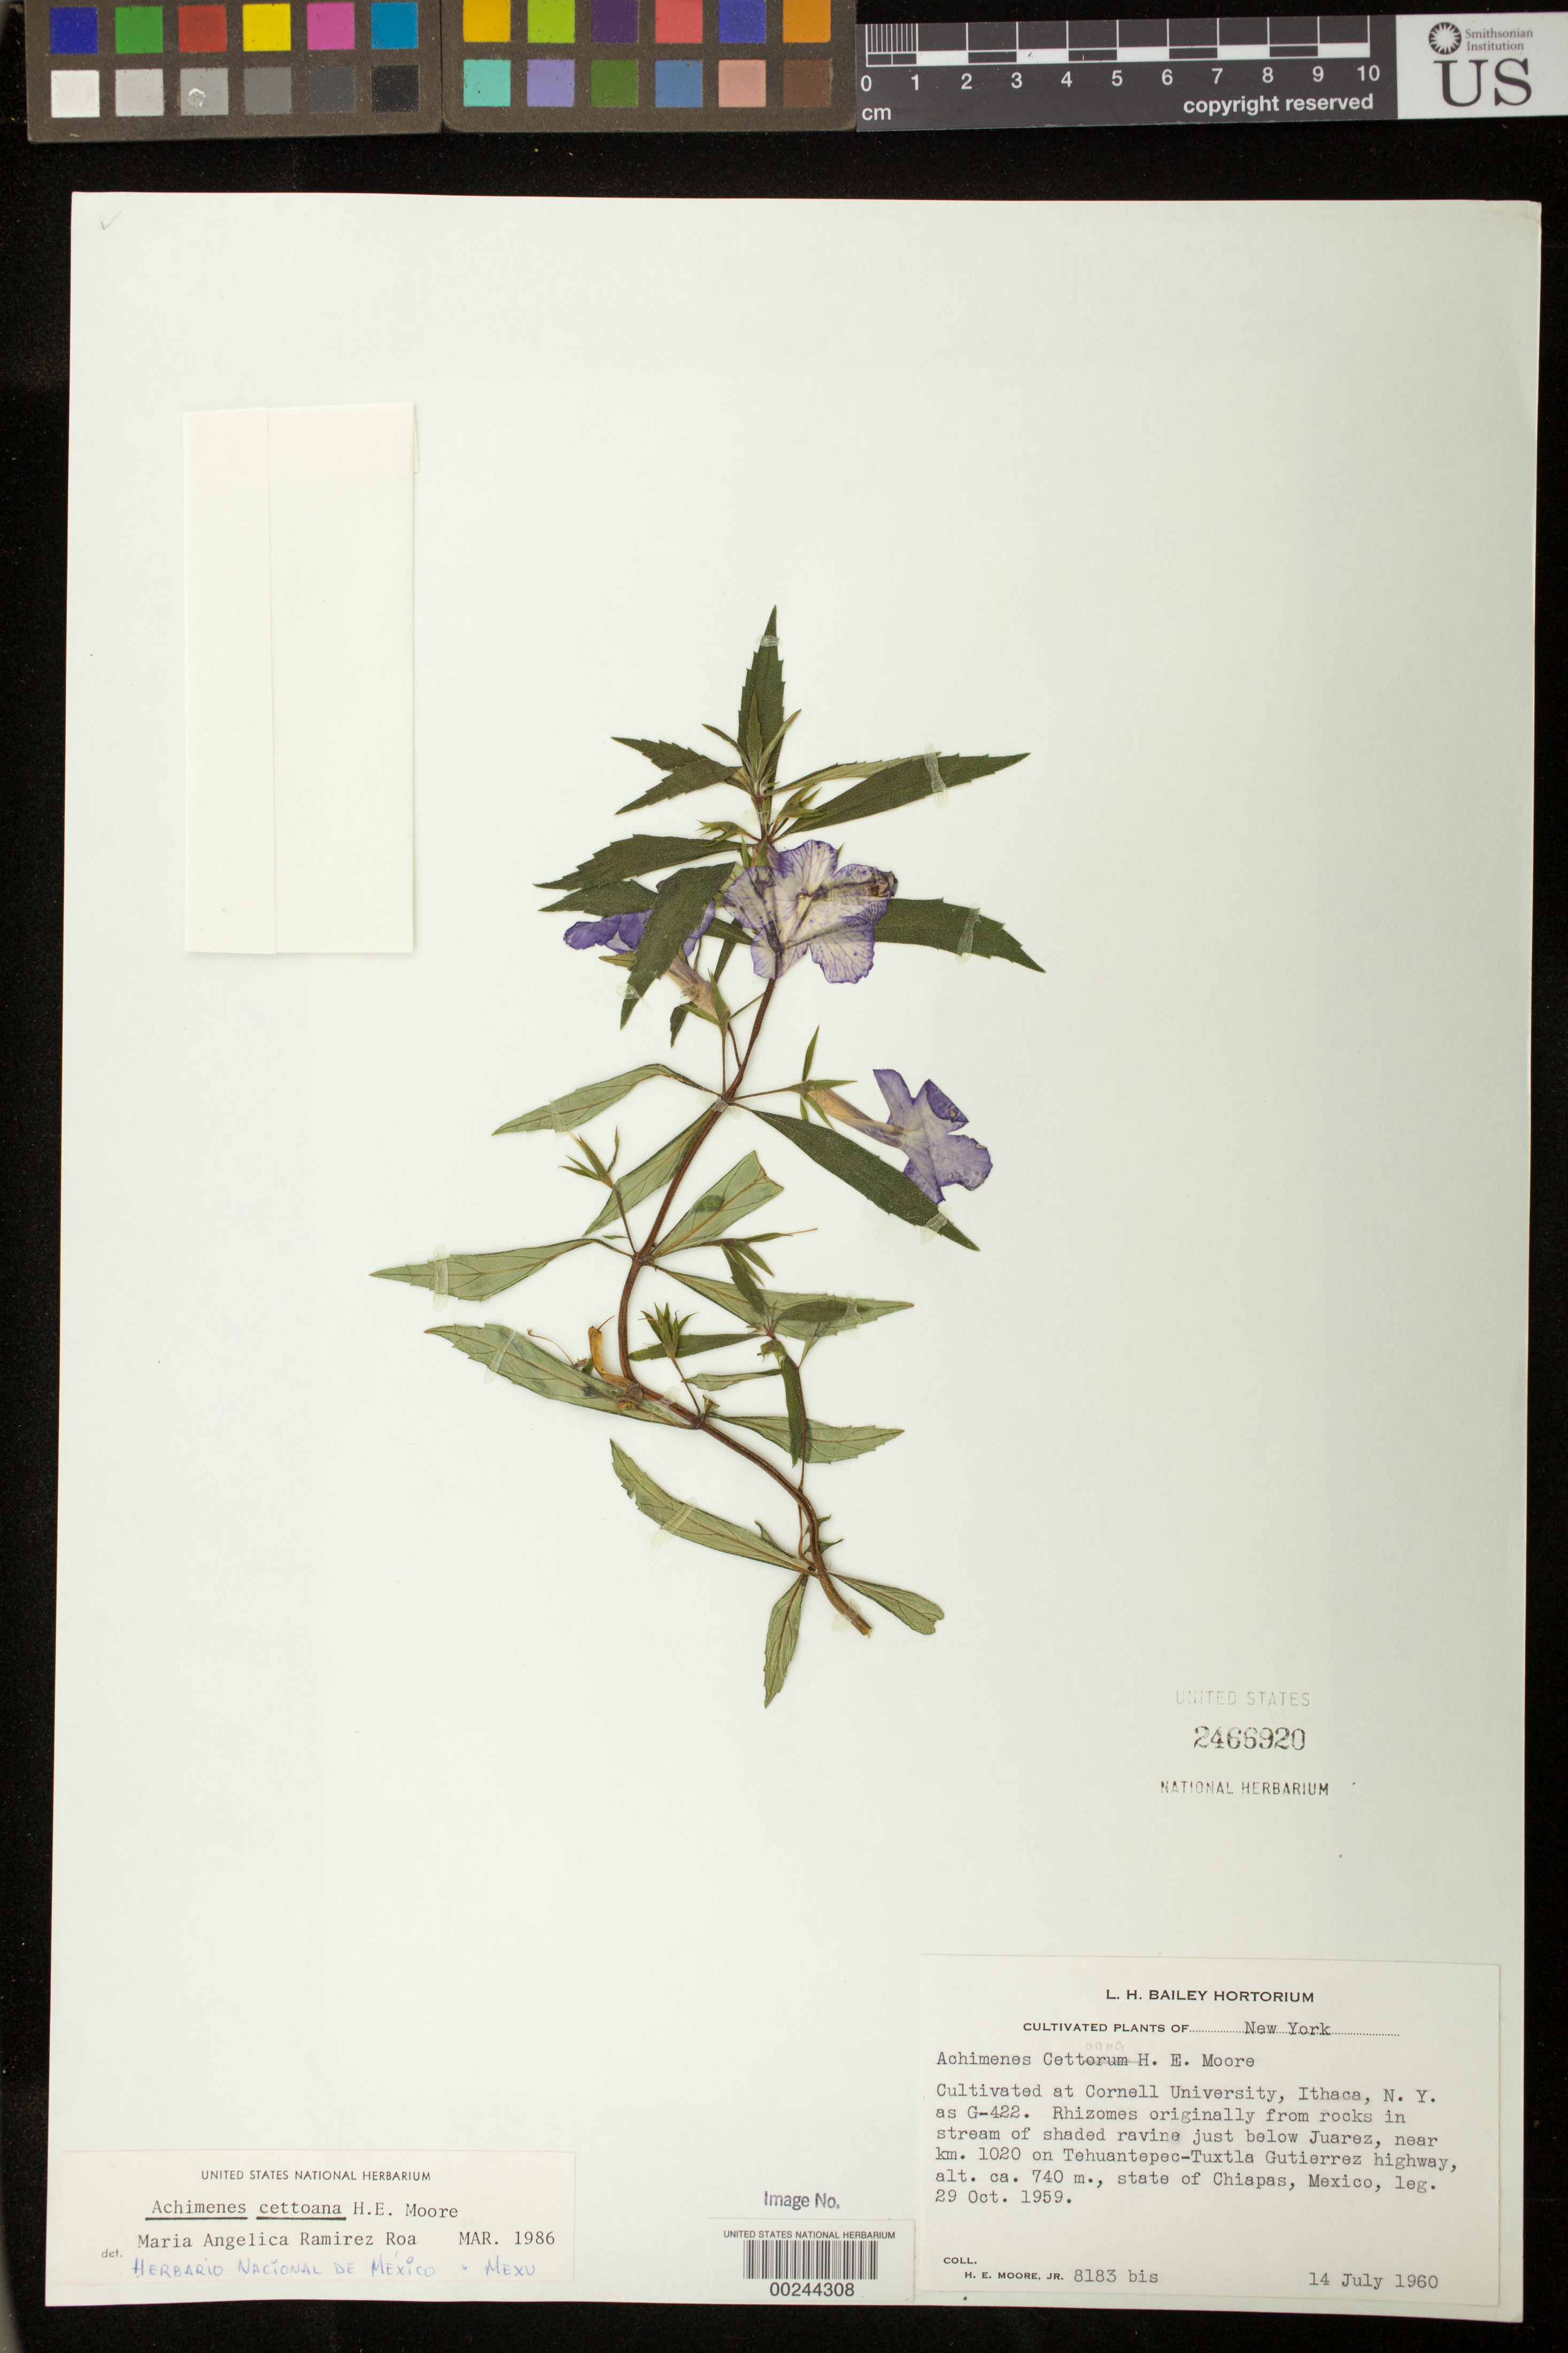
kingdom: Plantae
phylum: Tracheophyta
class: Magnoliopsida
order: Lamiales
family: Gesneriaceae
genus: Achimenes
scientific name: Achimenes cettoana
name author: H.E. Moore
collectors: H. E. Moore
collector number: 8183 bis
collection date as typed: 14 Jul 1960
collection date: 1960-07-14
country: Mexico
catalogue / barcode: US 2466920